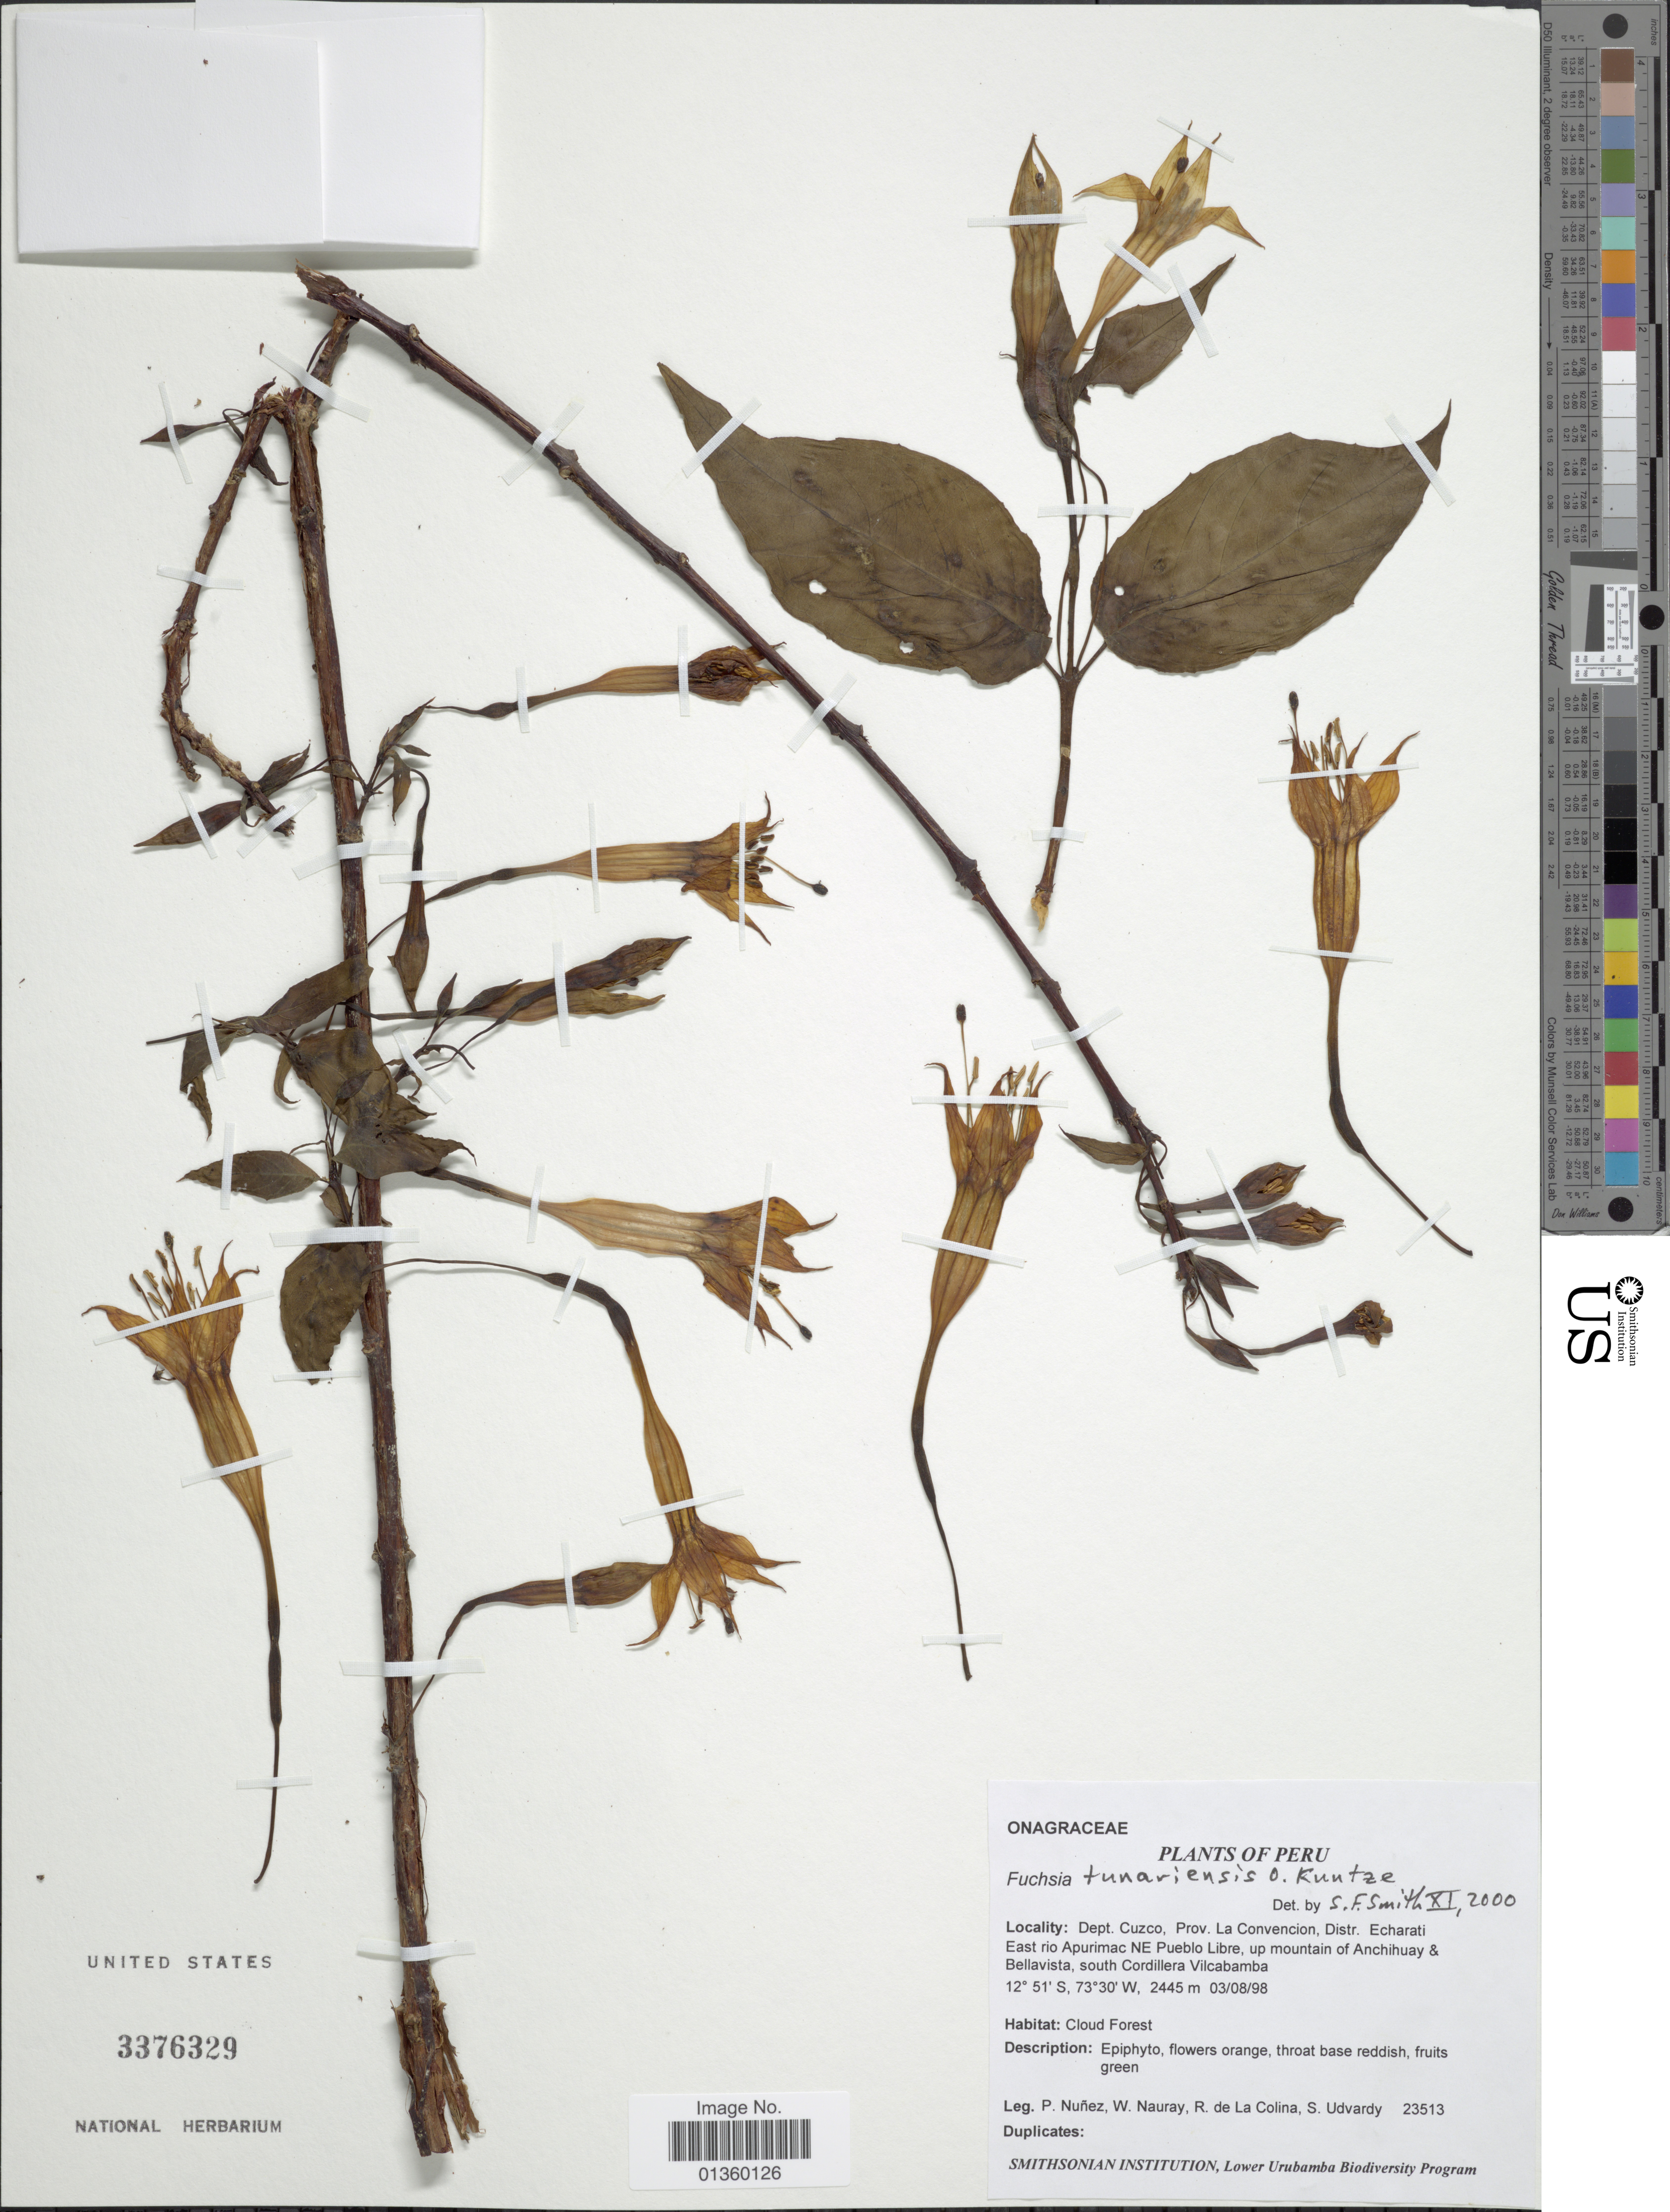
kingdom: Plantae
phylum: Tracheophyta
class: Magnoliopsida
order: Myrtales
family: Onagraceae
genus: Fuchsia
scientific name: Fuchsia tunariensis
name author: Kuntze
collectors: P. Nuñez V., W. Nauray, R. Colina & S. Udvardy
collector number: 23513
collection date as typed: Transcribed d/m/y: 3/8/98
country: Peru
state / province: Cusco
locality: Prov. La Convencion, Distr. Echarati East rio Apurimac NE Pueblo Libre, up mountain of Anchihuay & Bellavista, south Cordillera Vilcabamba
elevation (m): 2445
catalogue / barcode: US 3376329